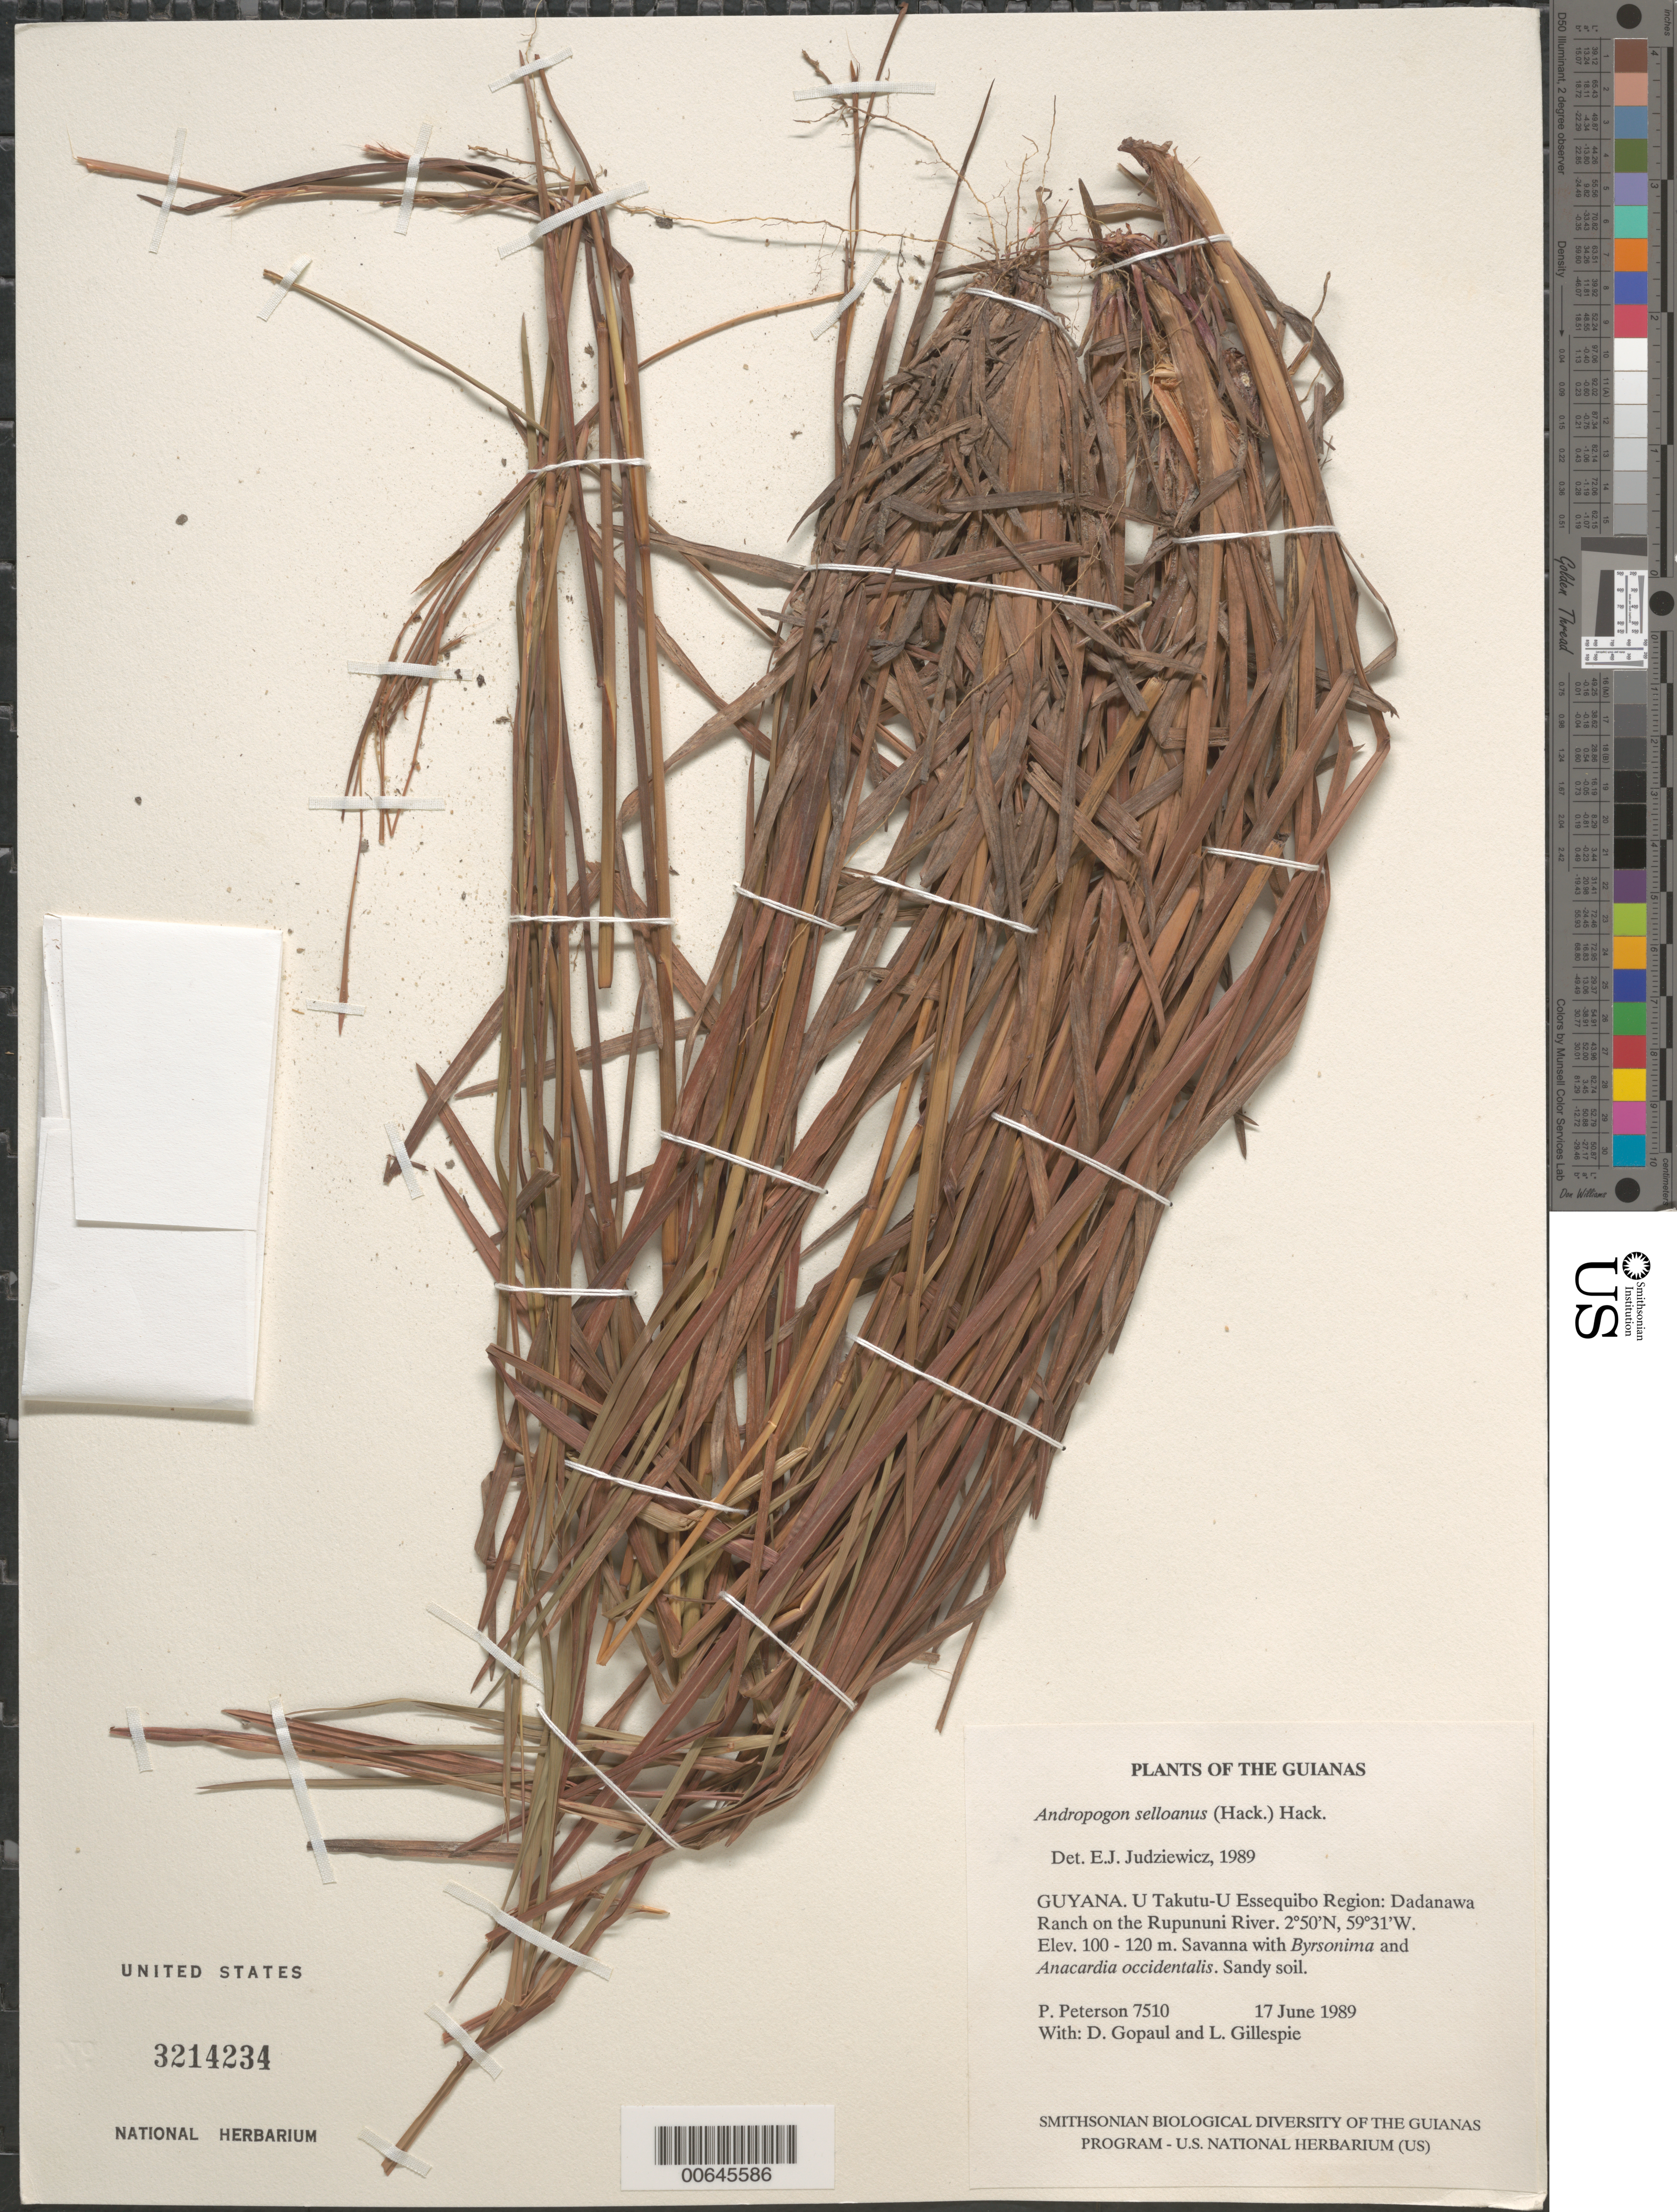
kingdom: Plantae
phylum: Tracheophyta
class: Liliopsida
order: Poales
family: Poaceae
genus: Andropogon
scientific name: Andropogon selloanus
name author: (Hack.) Hack.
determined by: Judziewicz, E. J.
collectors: P. M. Peterson, D. Gopaul & L. J. Gillespie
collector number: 7510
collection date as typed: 17 June 1989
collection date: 1989-06-17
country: Guyana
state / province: U. Takutu-U. Essequibo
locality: Dadanawa Ranch on the Rupununi River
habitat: Savanna with Byrsonima and Anacardium occidentale. Sandy soil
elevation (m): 100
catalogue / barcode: US 3214234